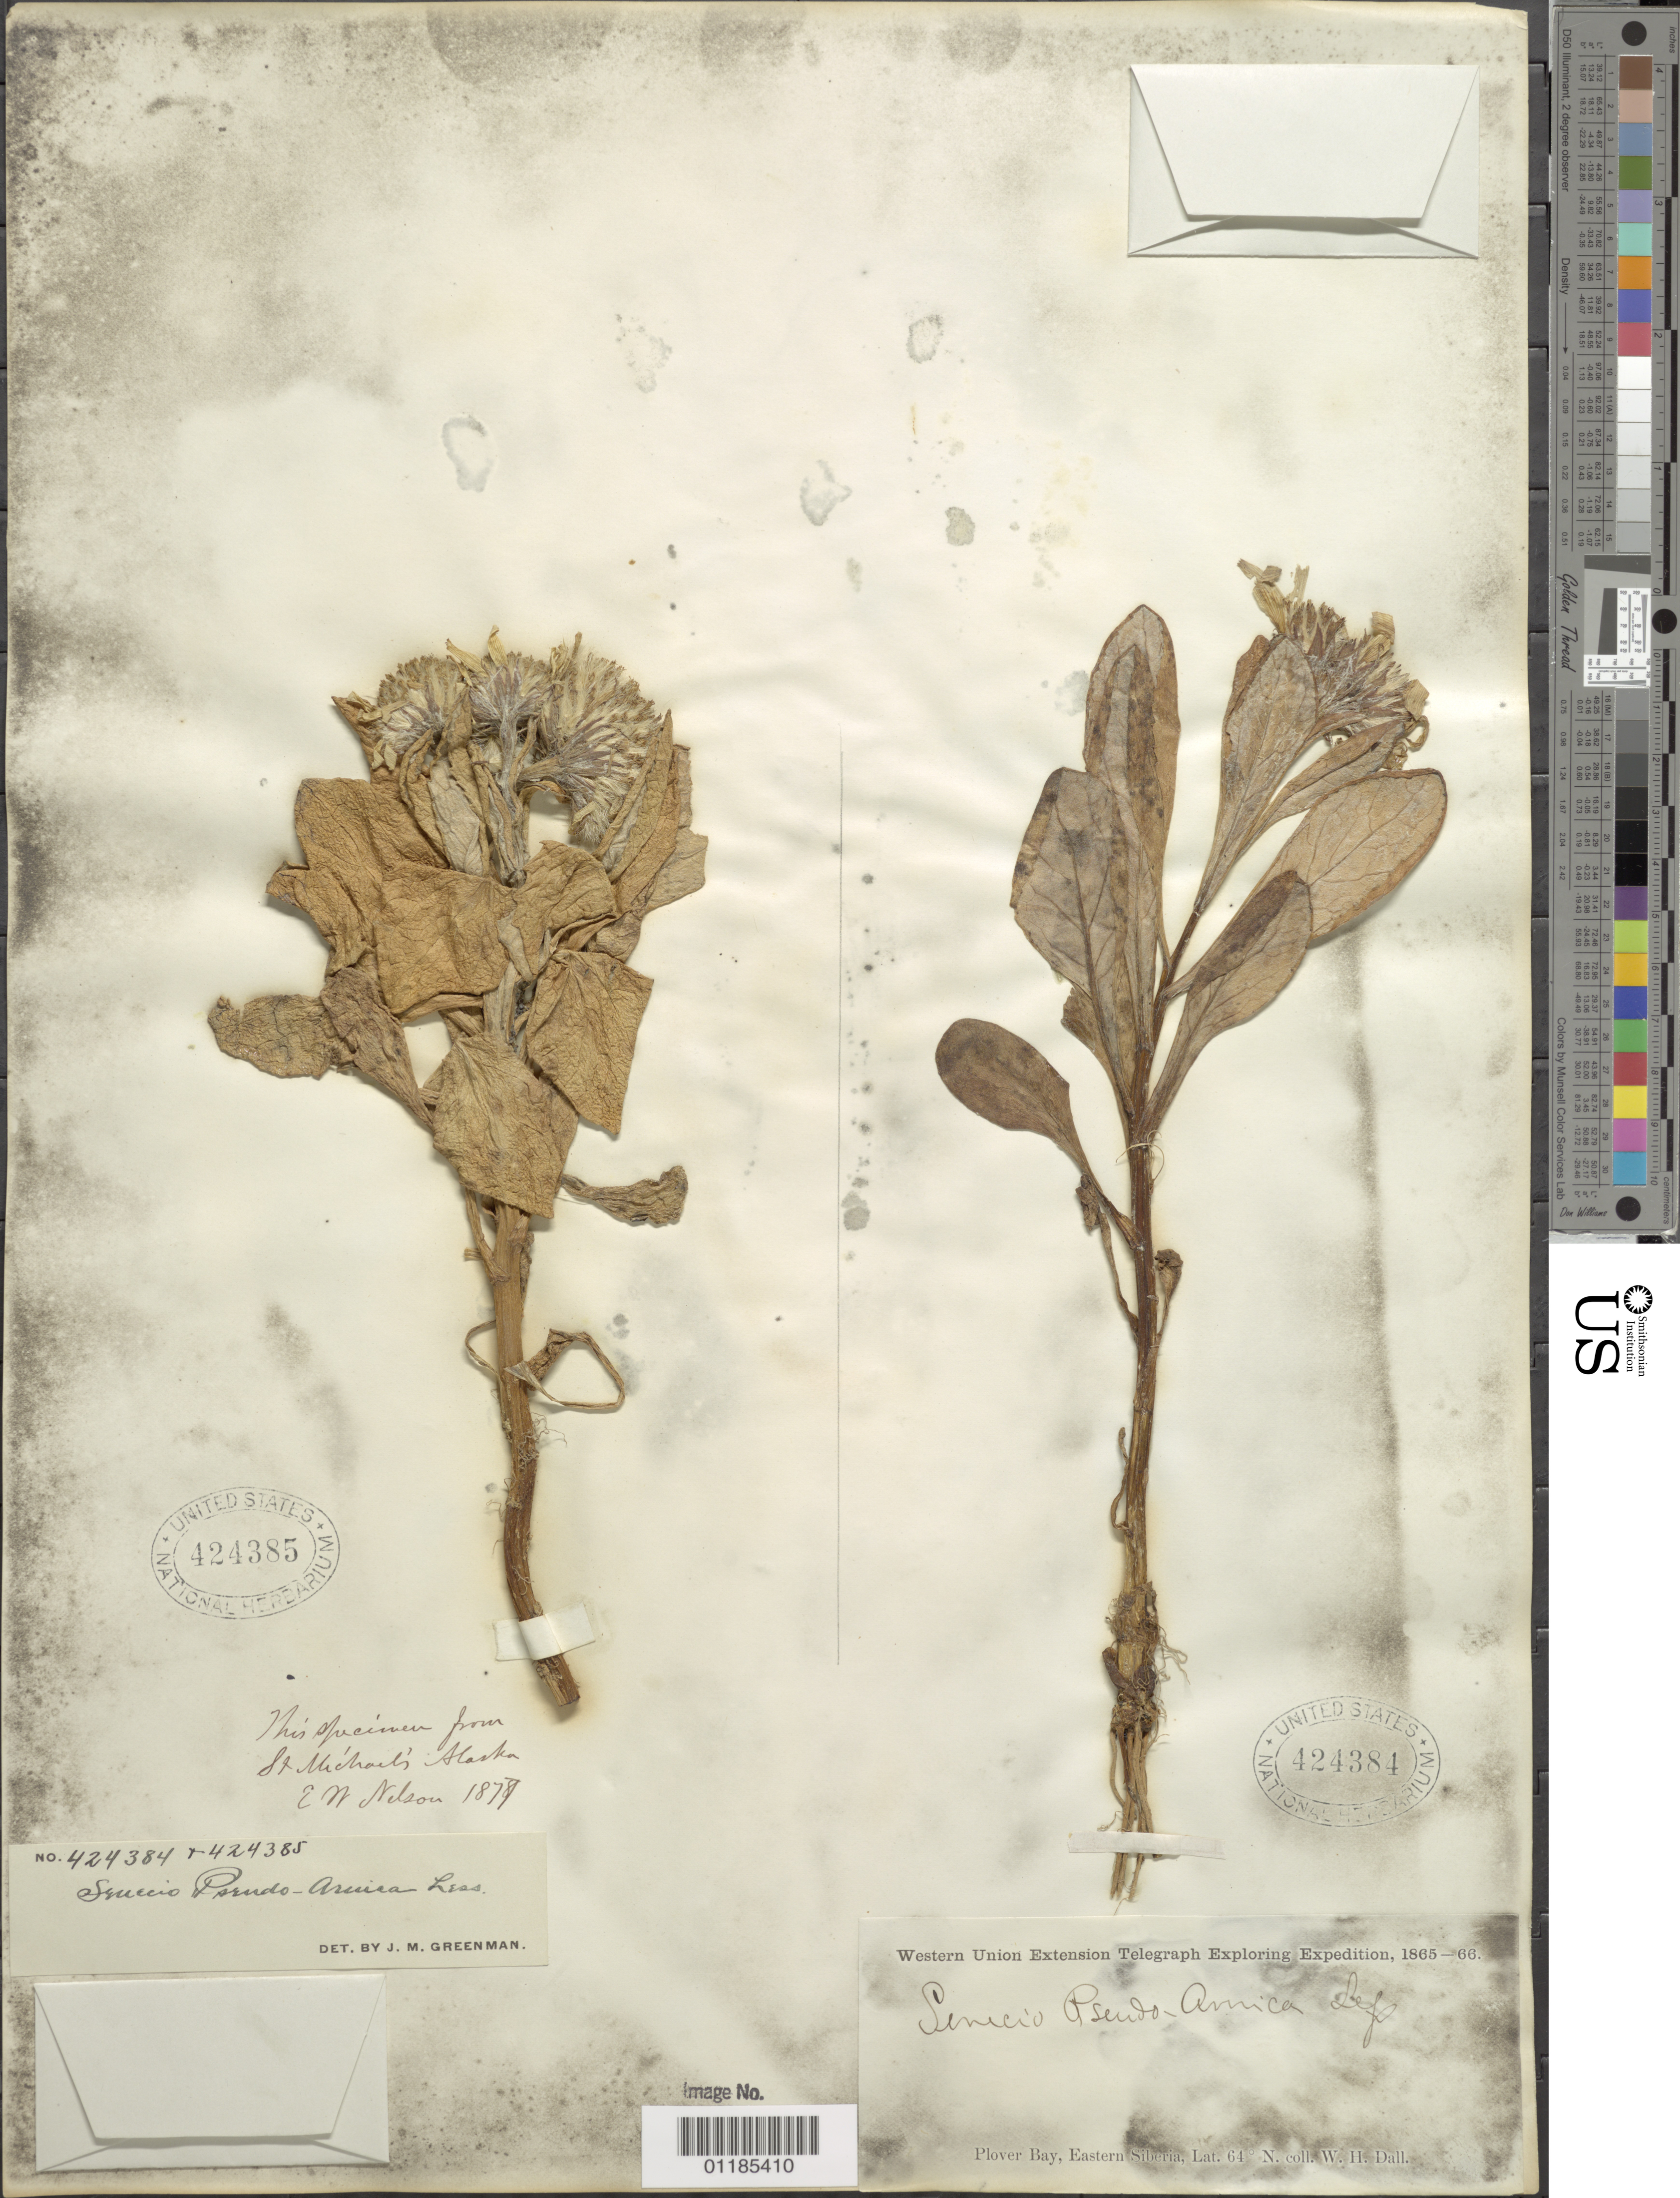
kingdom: Plantae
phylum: Tracheophyta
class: Magnoliopsida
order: Asterales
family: Asteraceae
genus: Senecio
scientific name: Senecio pseudo-elegans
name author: Less.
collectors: Nelson, --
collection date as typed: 1877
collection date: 1877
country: United States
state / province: Alaska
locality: St. Michael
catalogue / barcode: US 424385